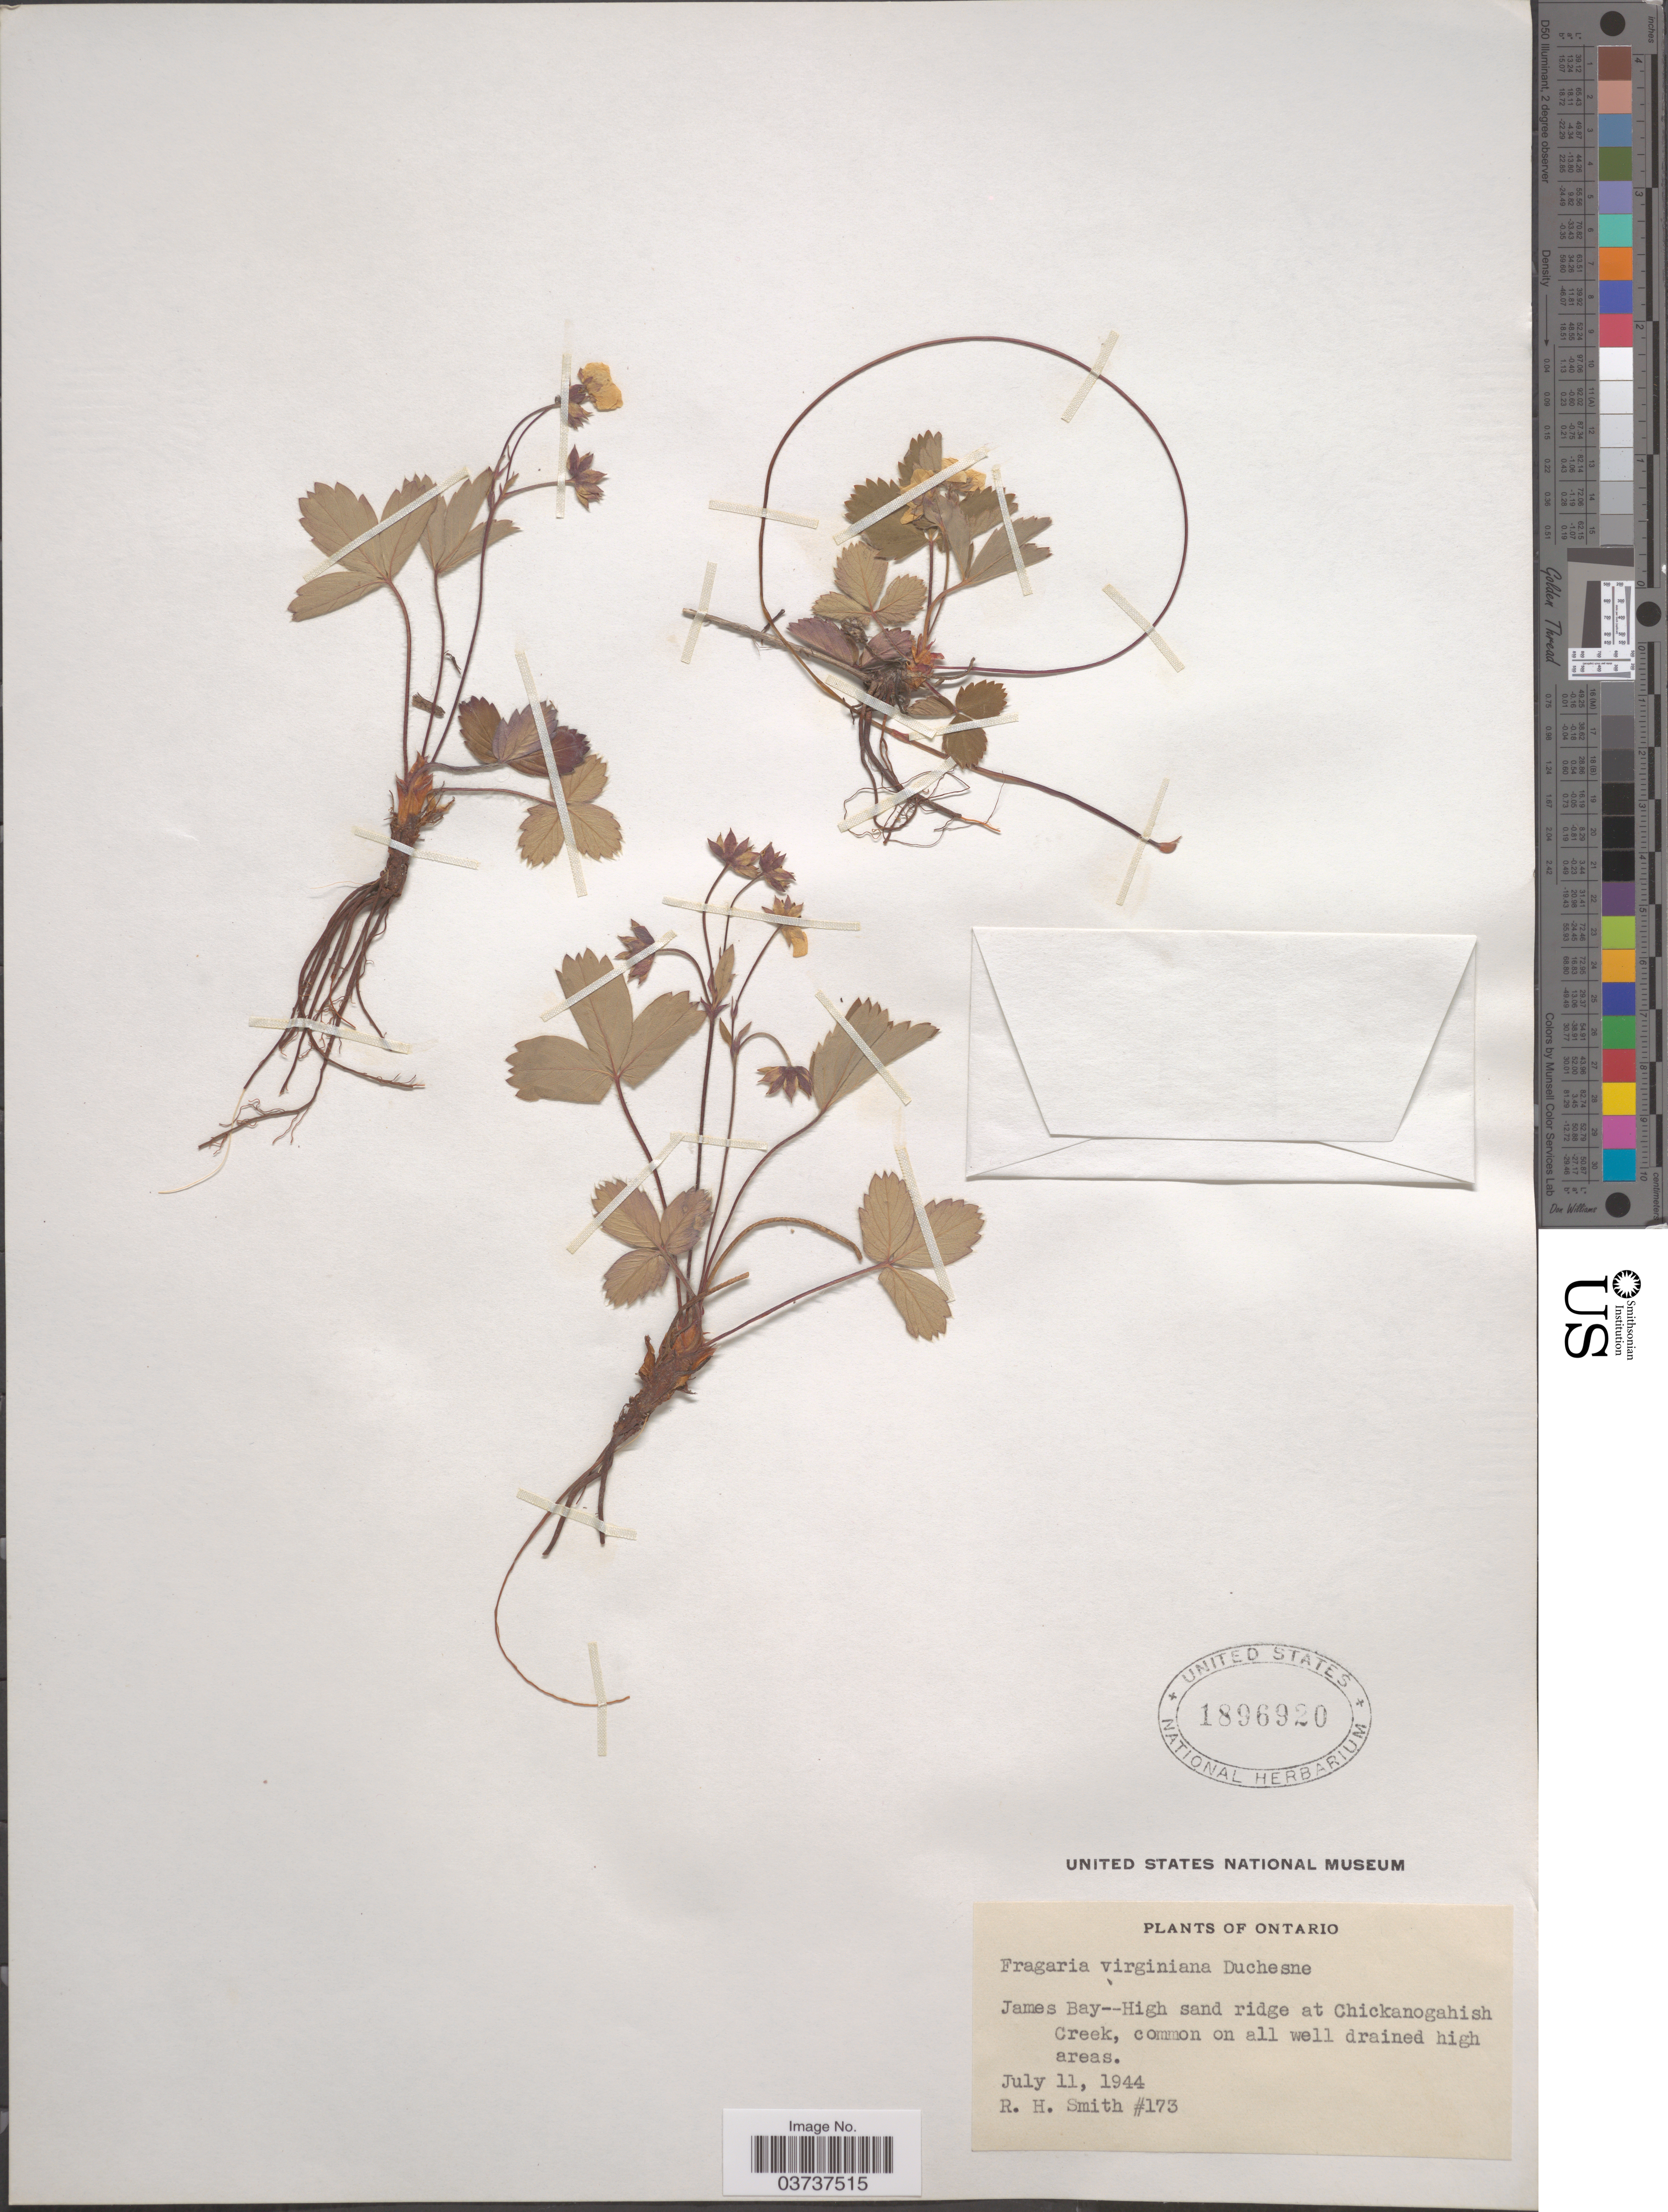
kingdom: Plantae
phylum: Tracheophyta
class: Magnoliopsida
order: Rosales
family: Rosaceae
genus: Fragaria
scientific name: Fragaria virginiana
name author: Mill.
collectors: R. H. Smith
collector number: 173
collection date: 1944-07-11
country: Canada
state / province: Ontario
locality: James Bay - High sand ridge at Chickanogahish Creek.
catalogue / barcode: US 1896920